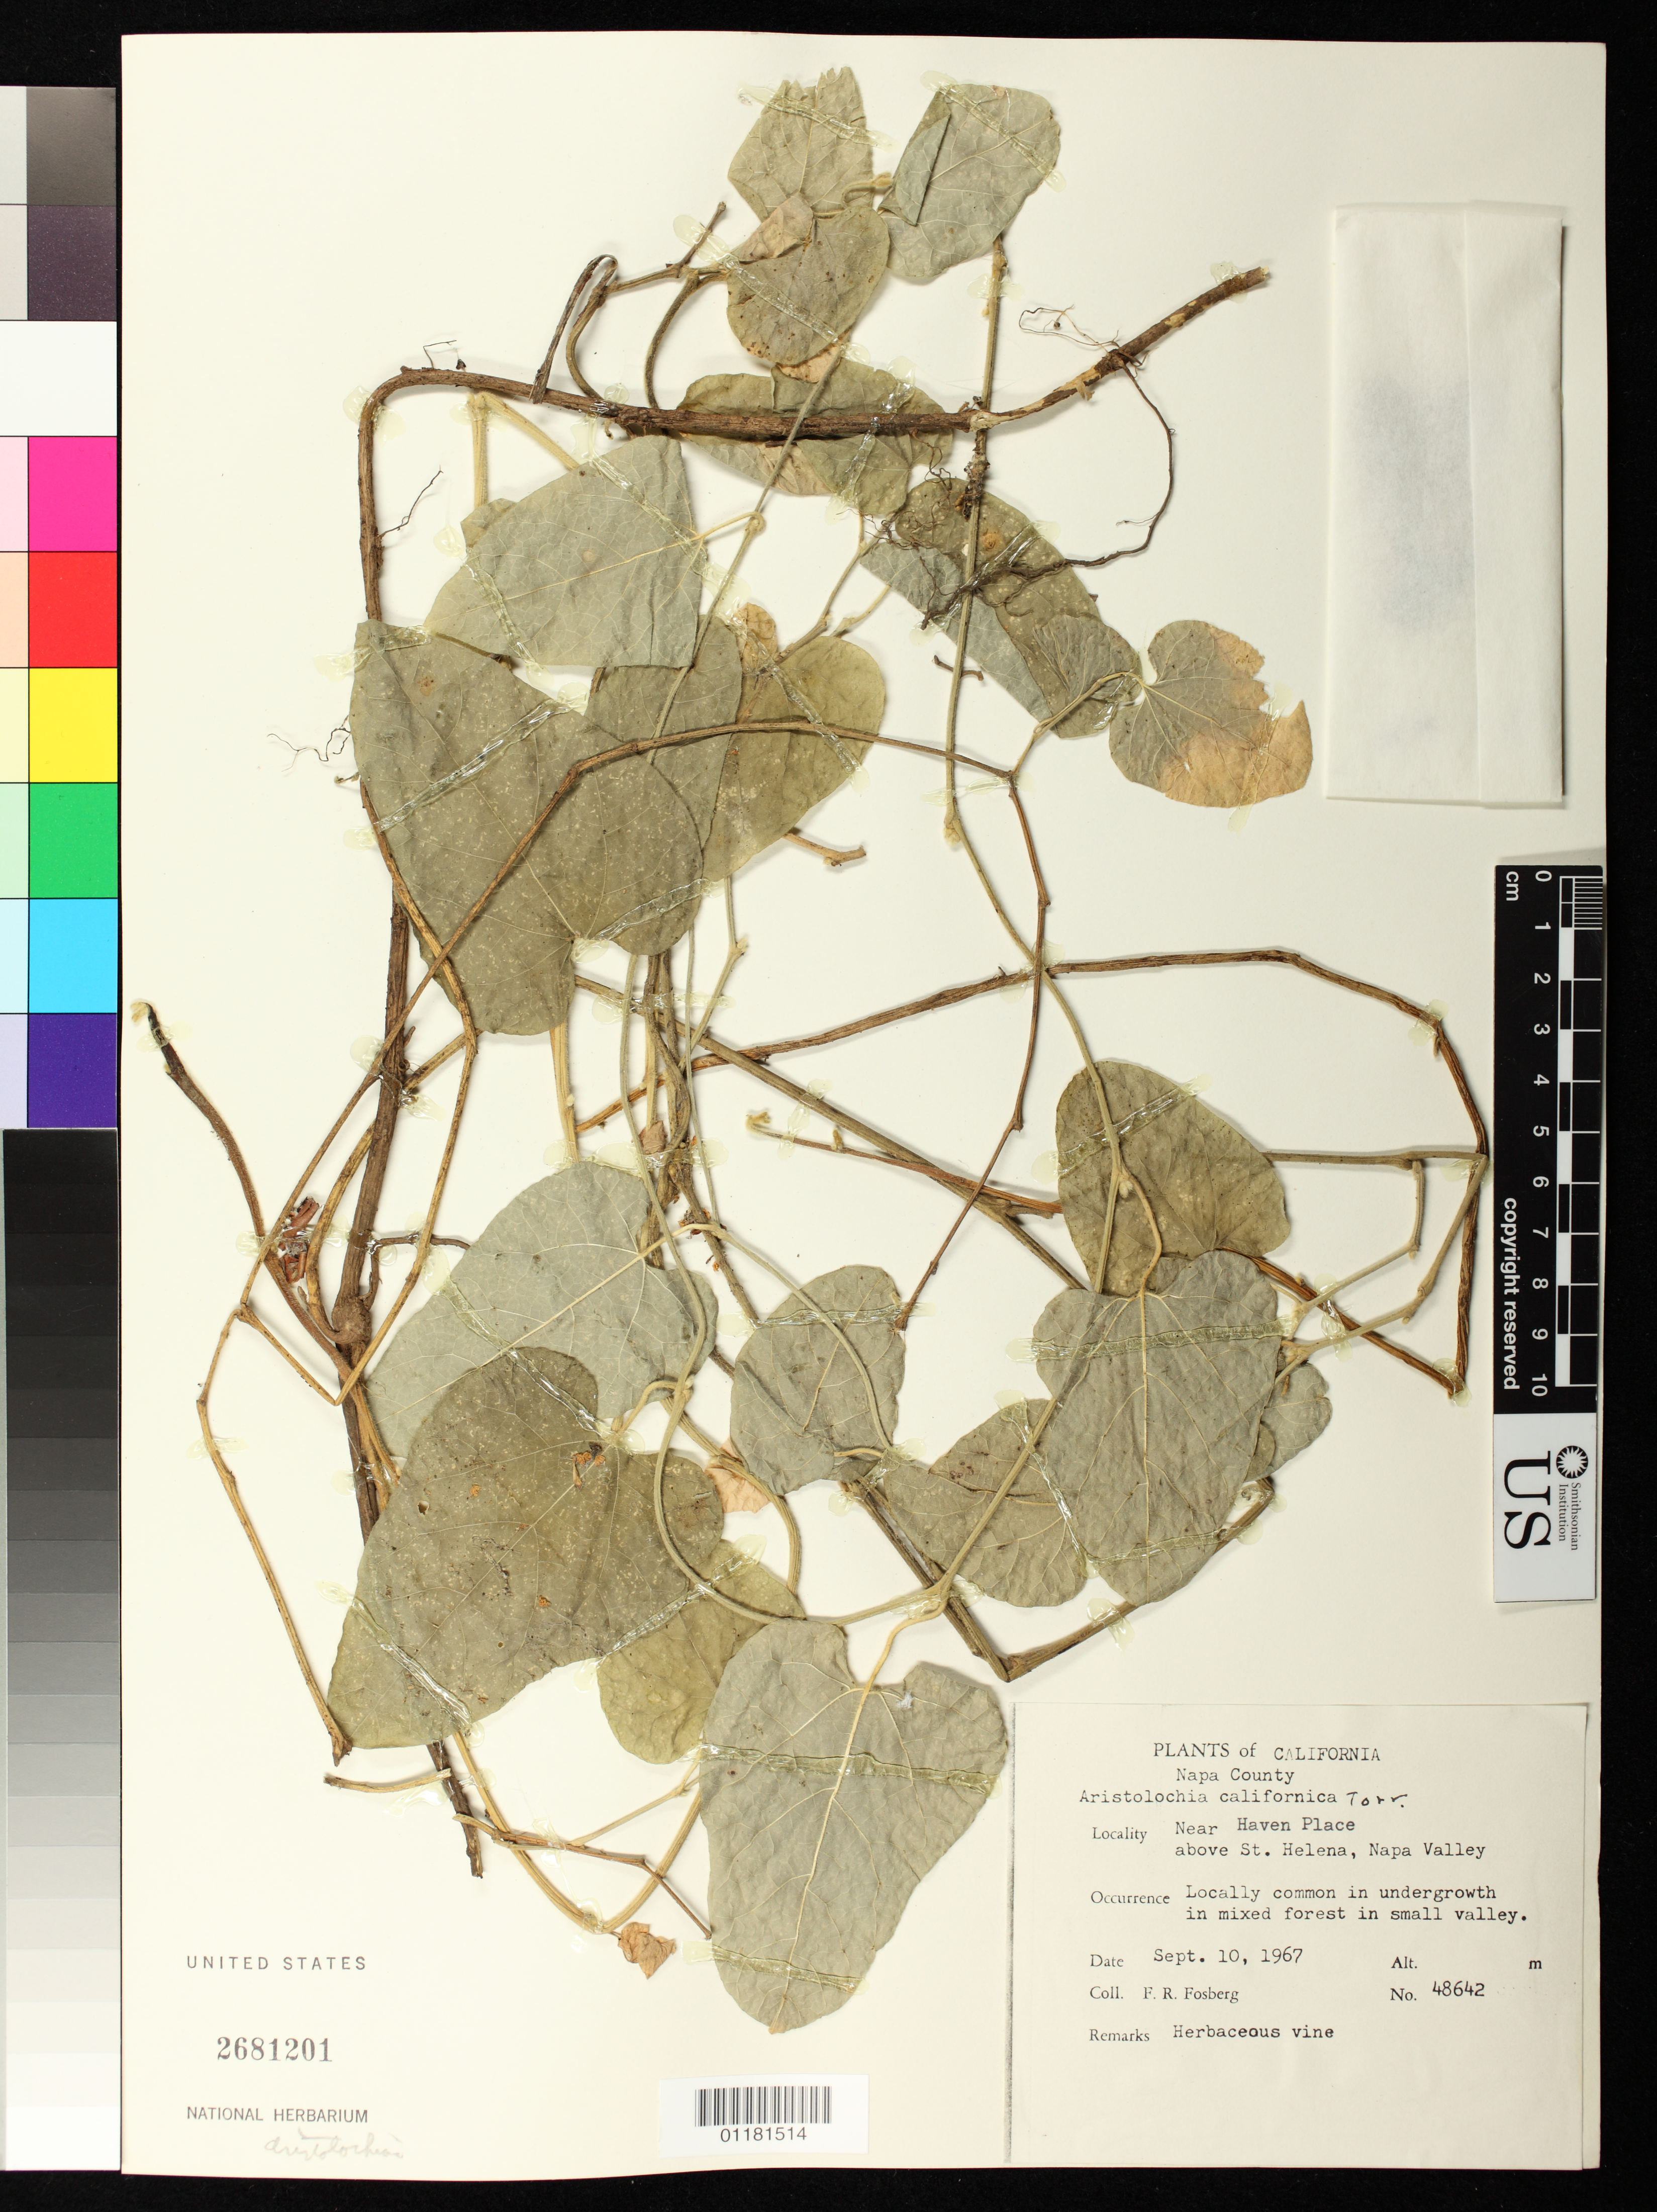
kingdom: Plantae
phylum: Tracheophyta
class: Magnoliopsida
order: Piperales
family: Aristolochiaceae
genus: Aristolochia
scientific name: Aristolochia californica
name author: Torr.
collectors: F. R. Fosberg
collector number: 48642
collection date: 1967-09-10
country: United States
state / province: California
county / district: Napa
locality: Near Haven Place above St Helena, Napa Valley.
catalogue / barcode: US 2681201